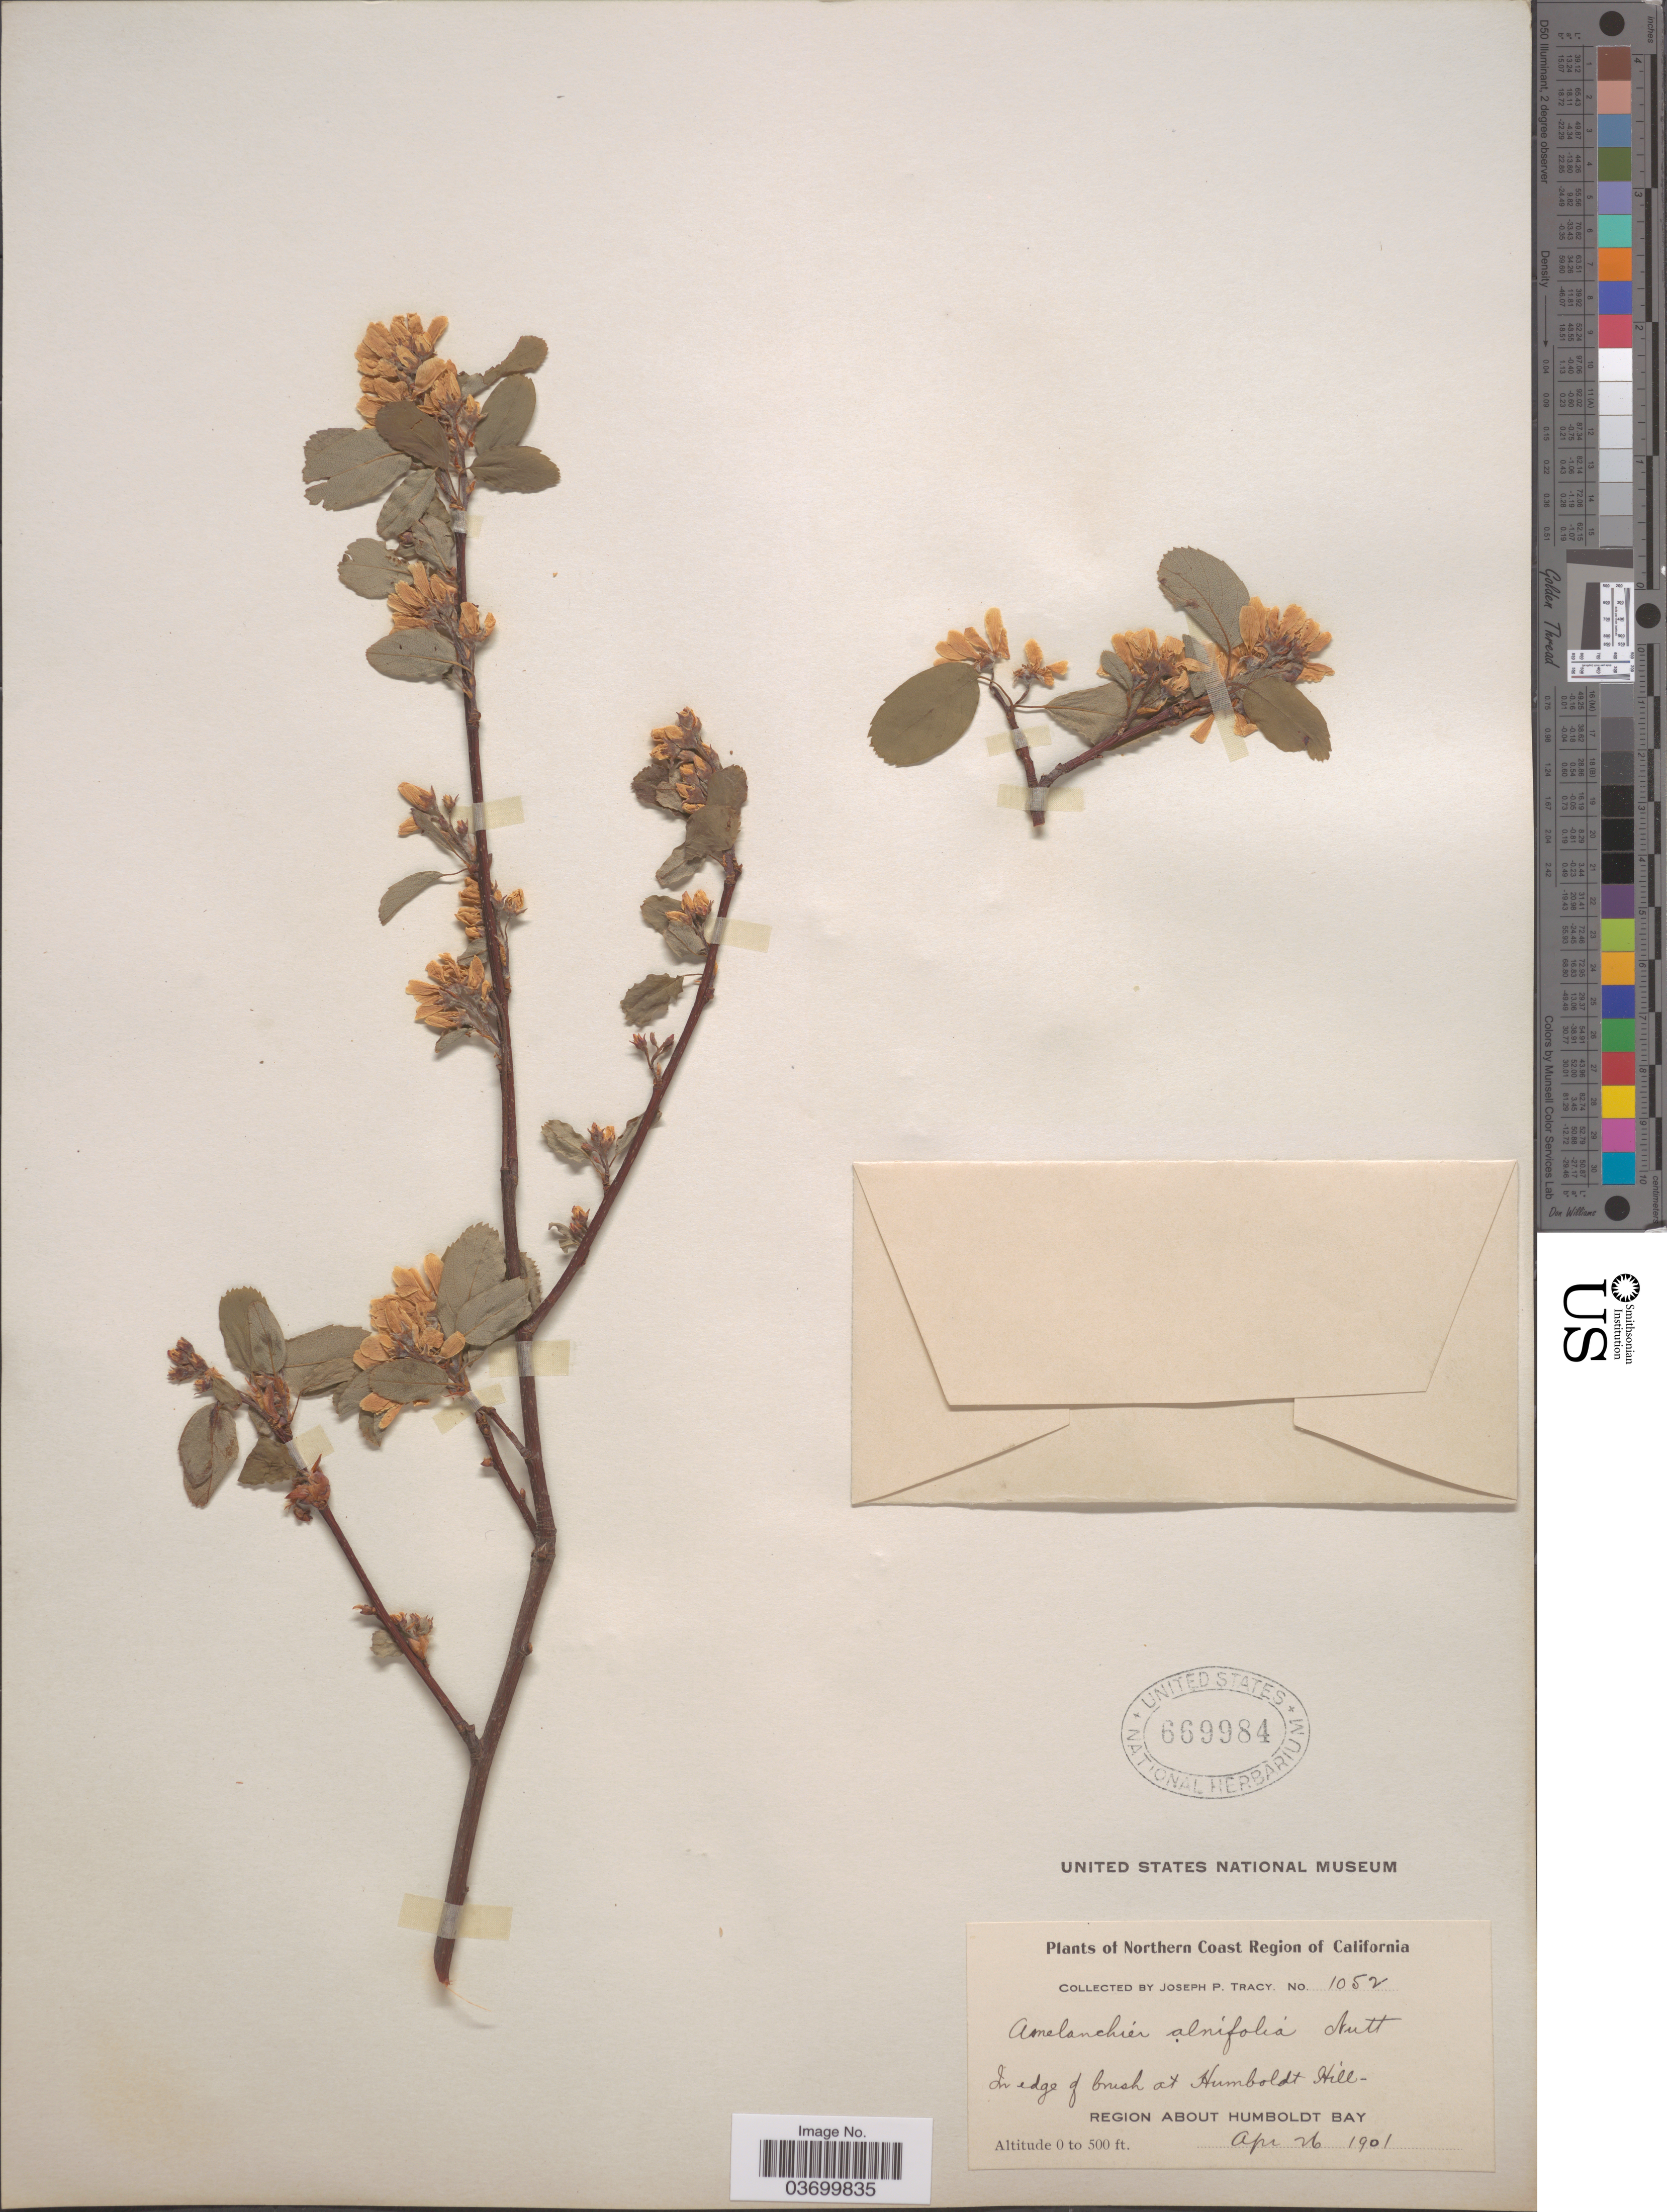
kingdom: Plantae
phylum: Tracheophyta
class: Magnoliopsida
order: Rosales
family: Rosaceae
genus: Amelanchier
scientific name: Amelanchier alnifolia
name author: (Nutt.) Nutt. ex M. Roem.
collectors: J. Tracy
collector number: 1052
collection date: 1901-04-26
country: United States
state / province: California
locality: Northern Coast Region of California. In edge of brush at Humboldt Hill. Region About Humboldt Bay.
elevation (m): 0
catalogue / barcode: US 669984